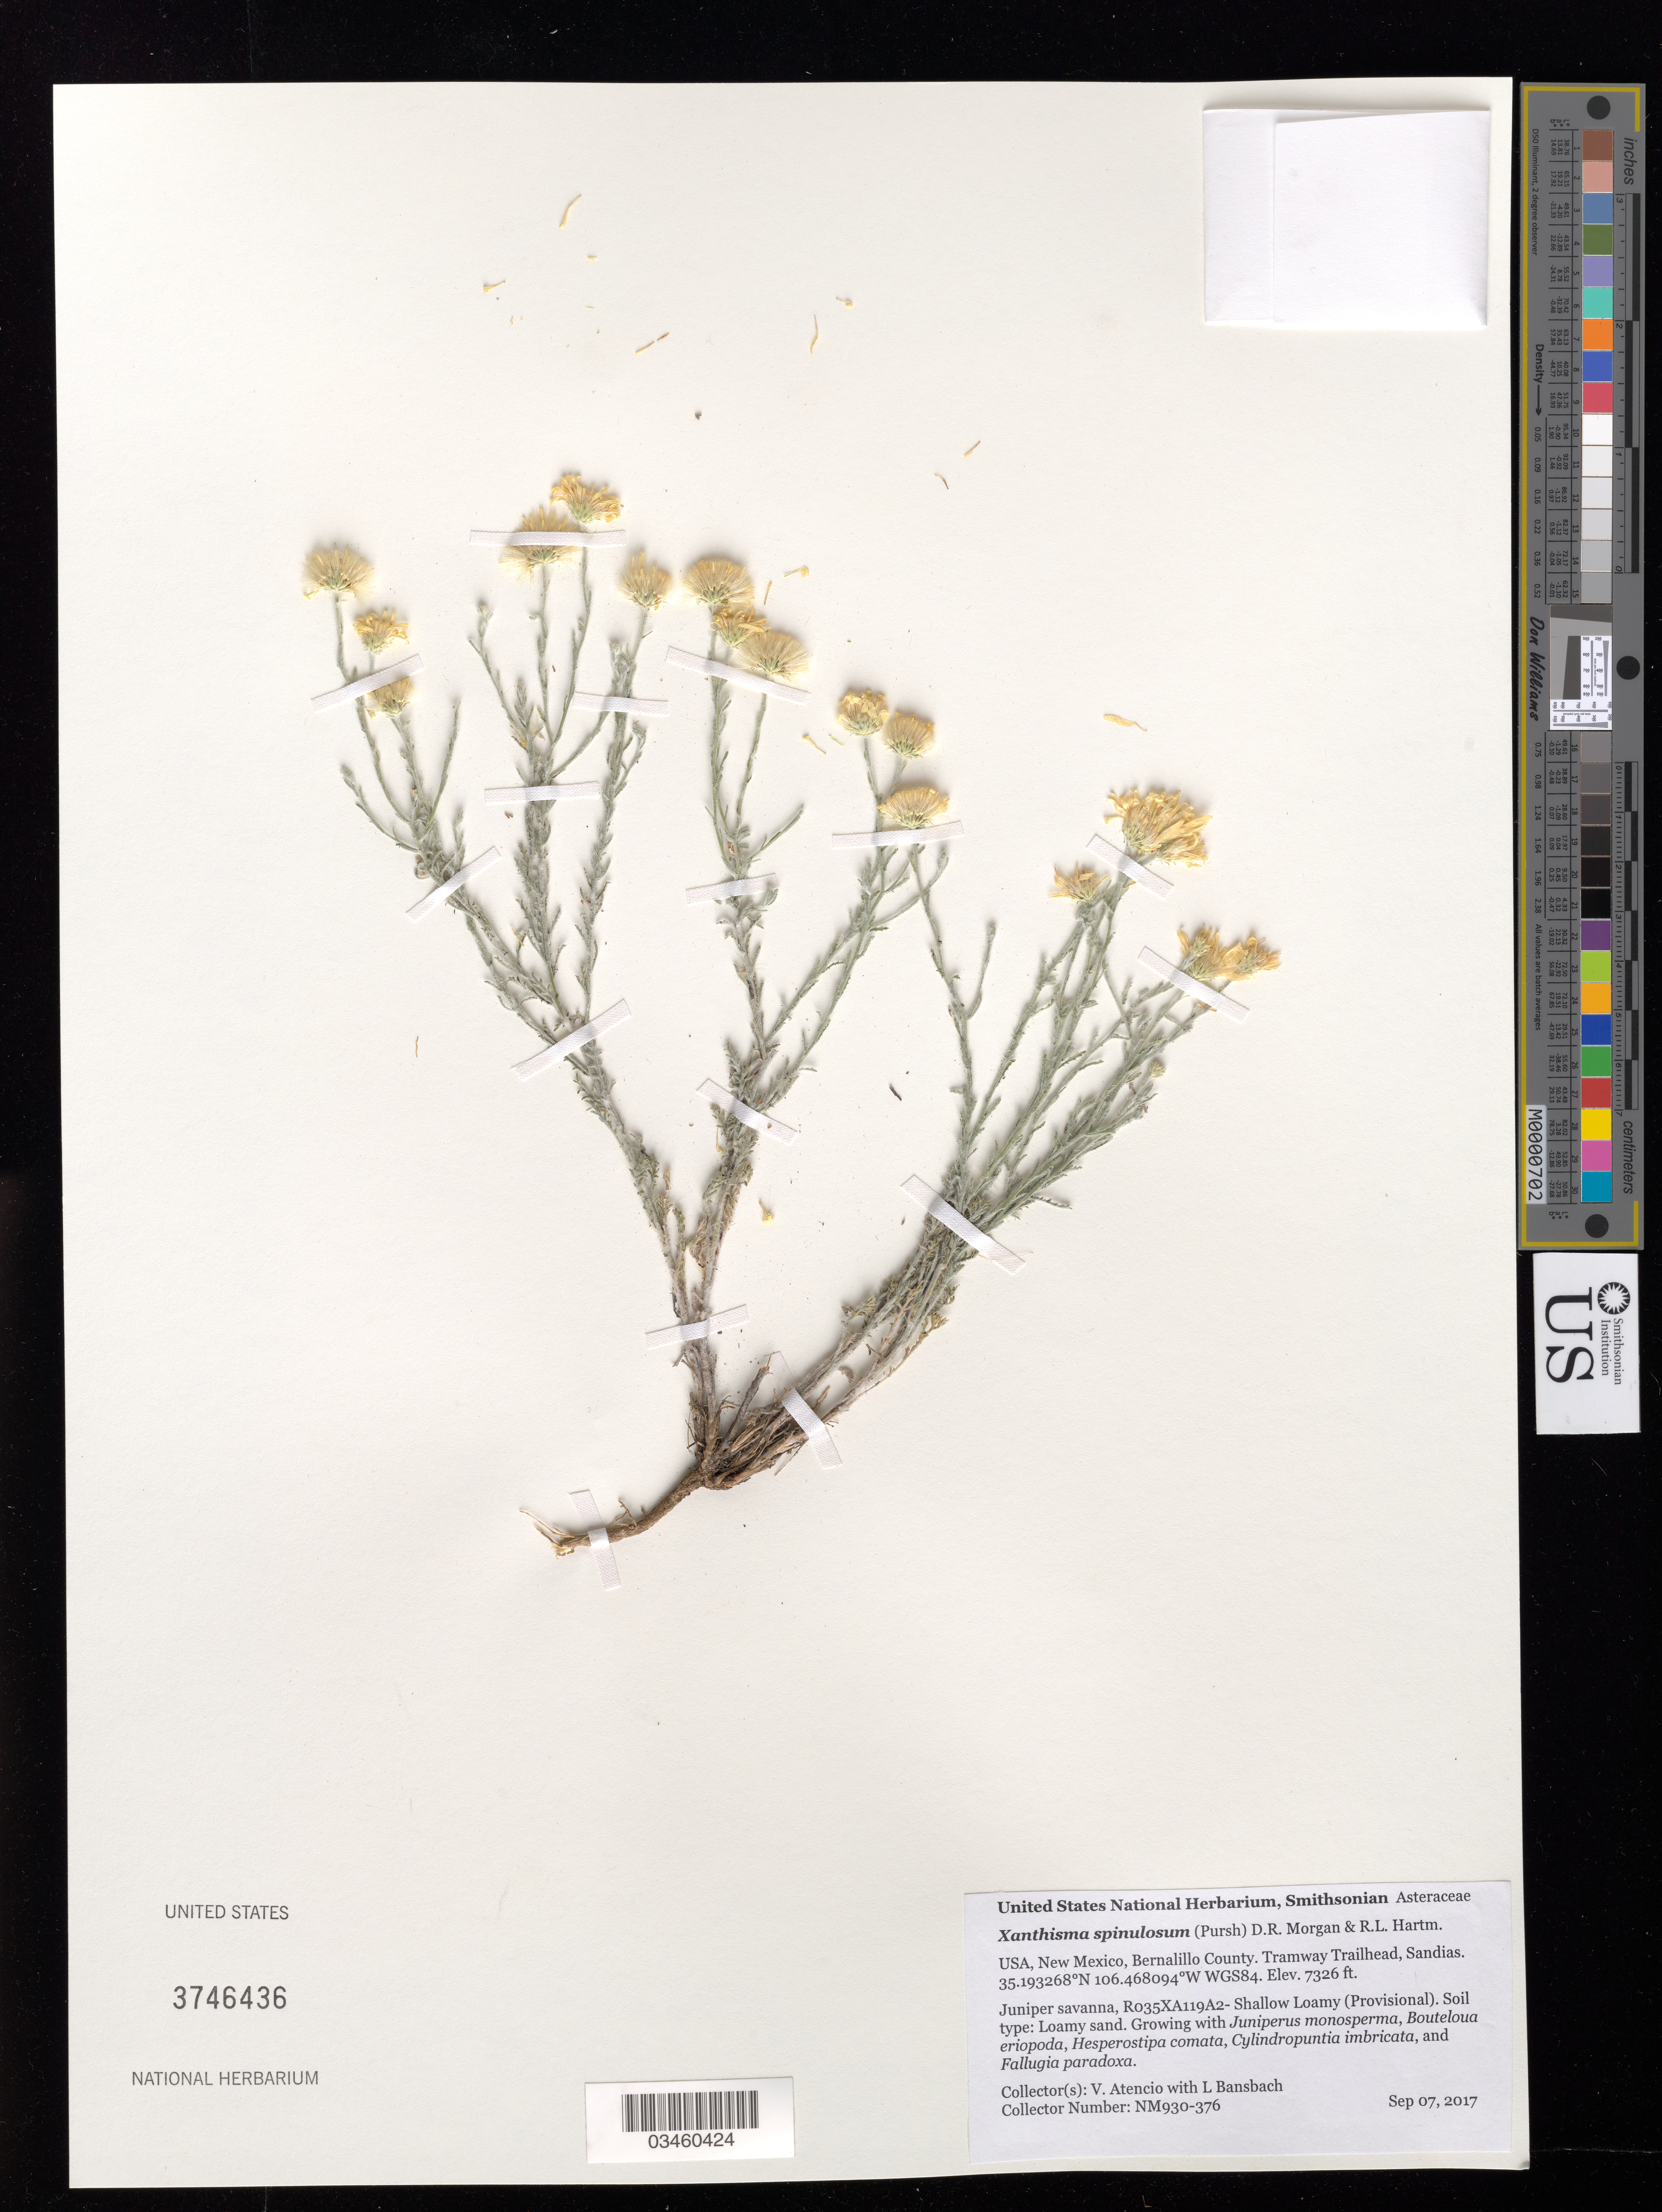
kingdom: Plantae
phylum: Tracheophyta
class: Magnoliopsida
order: Asterales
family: Asteraceae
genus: Xanthisma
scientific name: Xanthisma spinulosum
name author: (Pursh) D. R. Morgan & R.L. Hartm.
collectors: V. Atencio & L. Bansbach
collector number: NM930-376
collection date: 2017-09-07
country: United States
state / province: New Mexico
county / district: Bernalillo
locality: Tramway Trailhead, Sandias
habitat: Shallow Loamy (Provisional). Loamy sand. With Juniperus monosperma, Bouteloua eriopoda, Fallugia paradoxa, ect. Juniper savanna.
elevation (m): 2233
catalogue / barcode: US 3746436